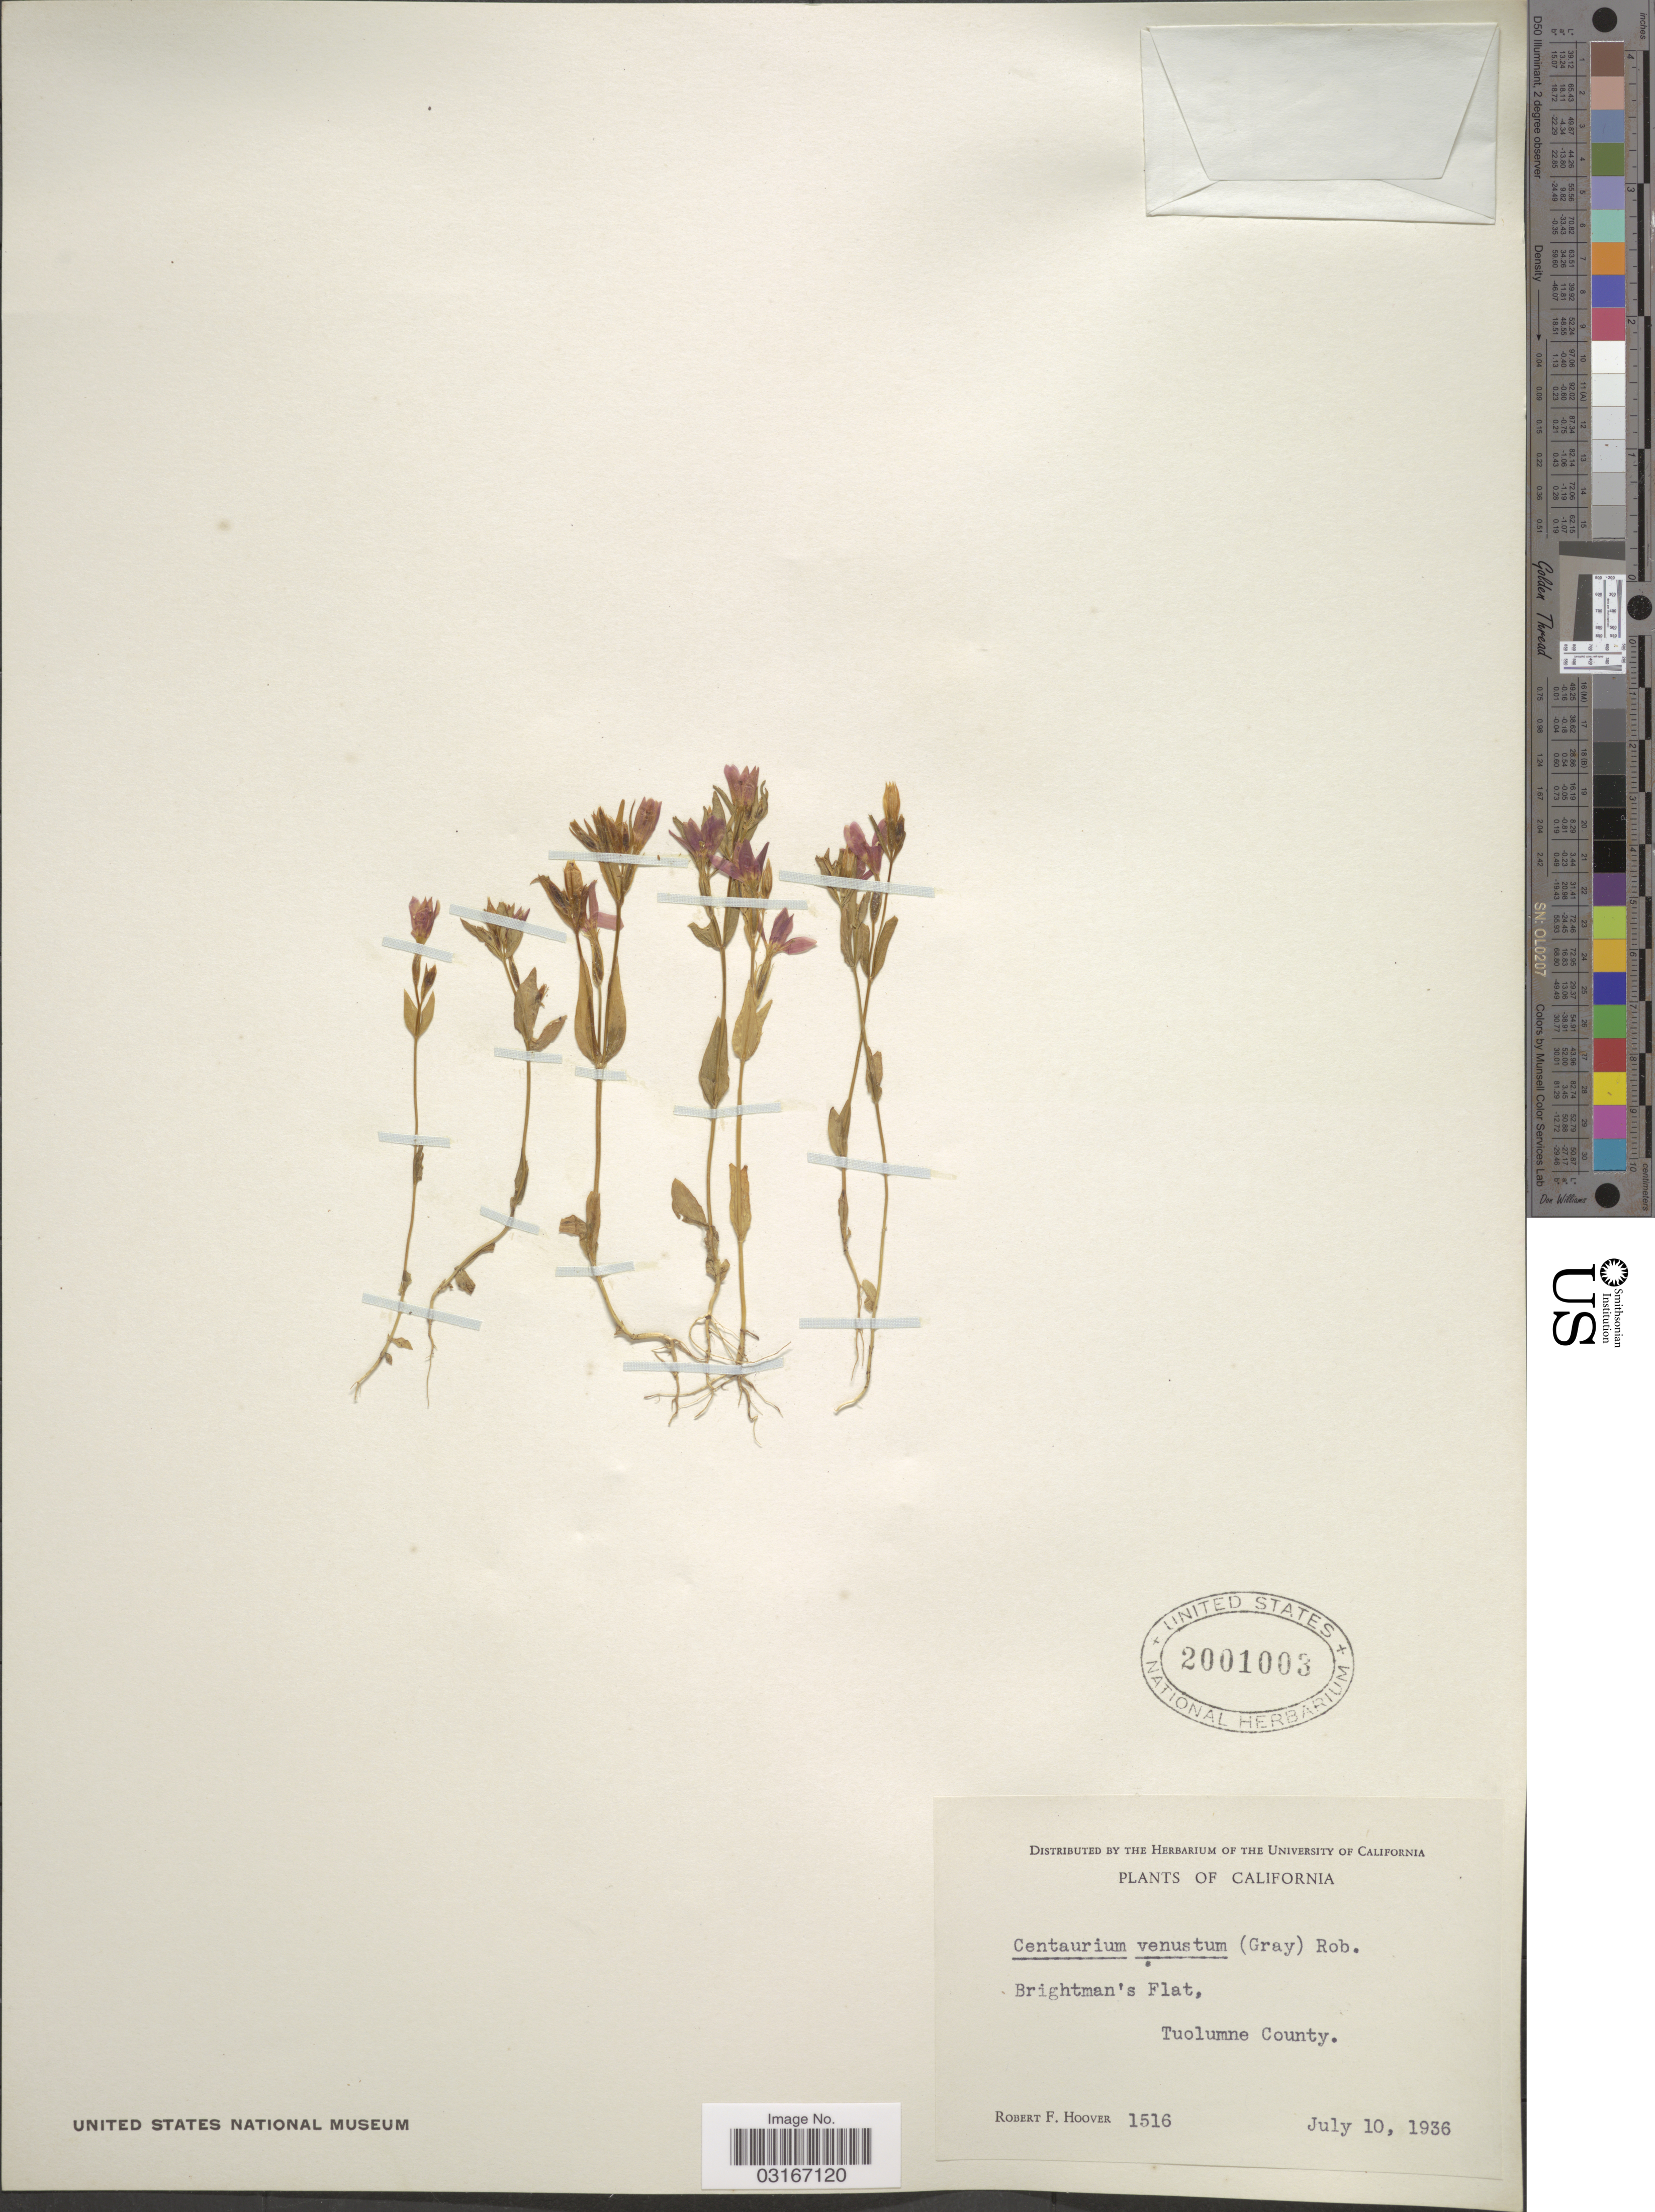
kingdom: Plantae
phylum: Tracheophyta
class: Magnoliopsida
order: Gentianales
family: Gentianaceae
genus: Centaurium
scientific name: Centaurium venustum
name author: (A. Gray) B.L. Rob.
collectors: R. F. Hoover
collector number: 1516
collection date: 1936-07-10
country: United States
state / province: California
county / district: Tuolumne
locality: Brightman's Flat, Tuolumne County.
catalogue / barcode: US 2001003